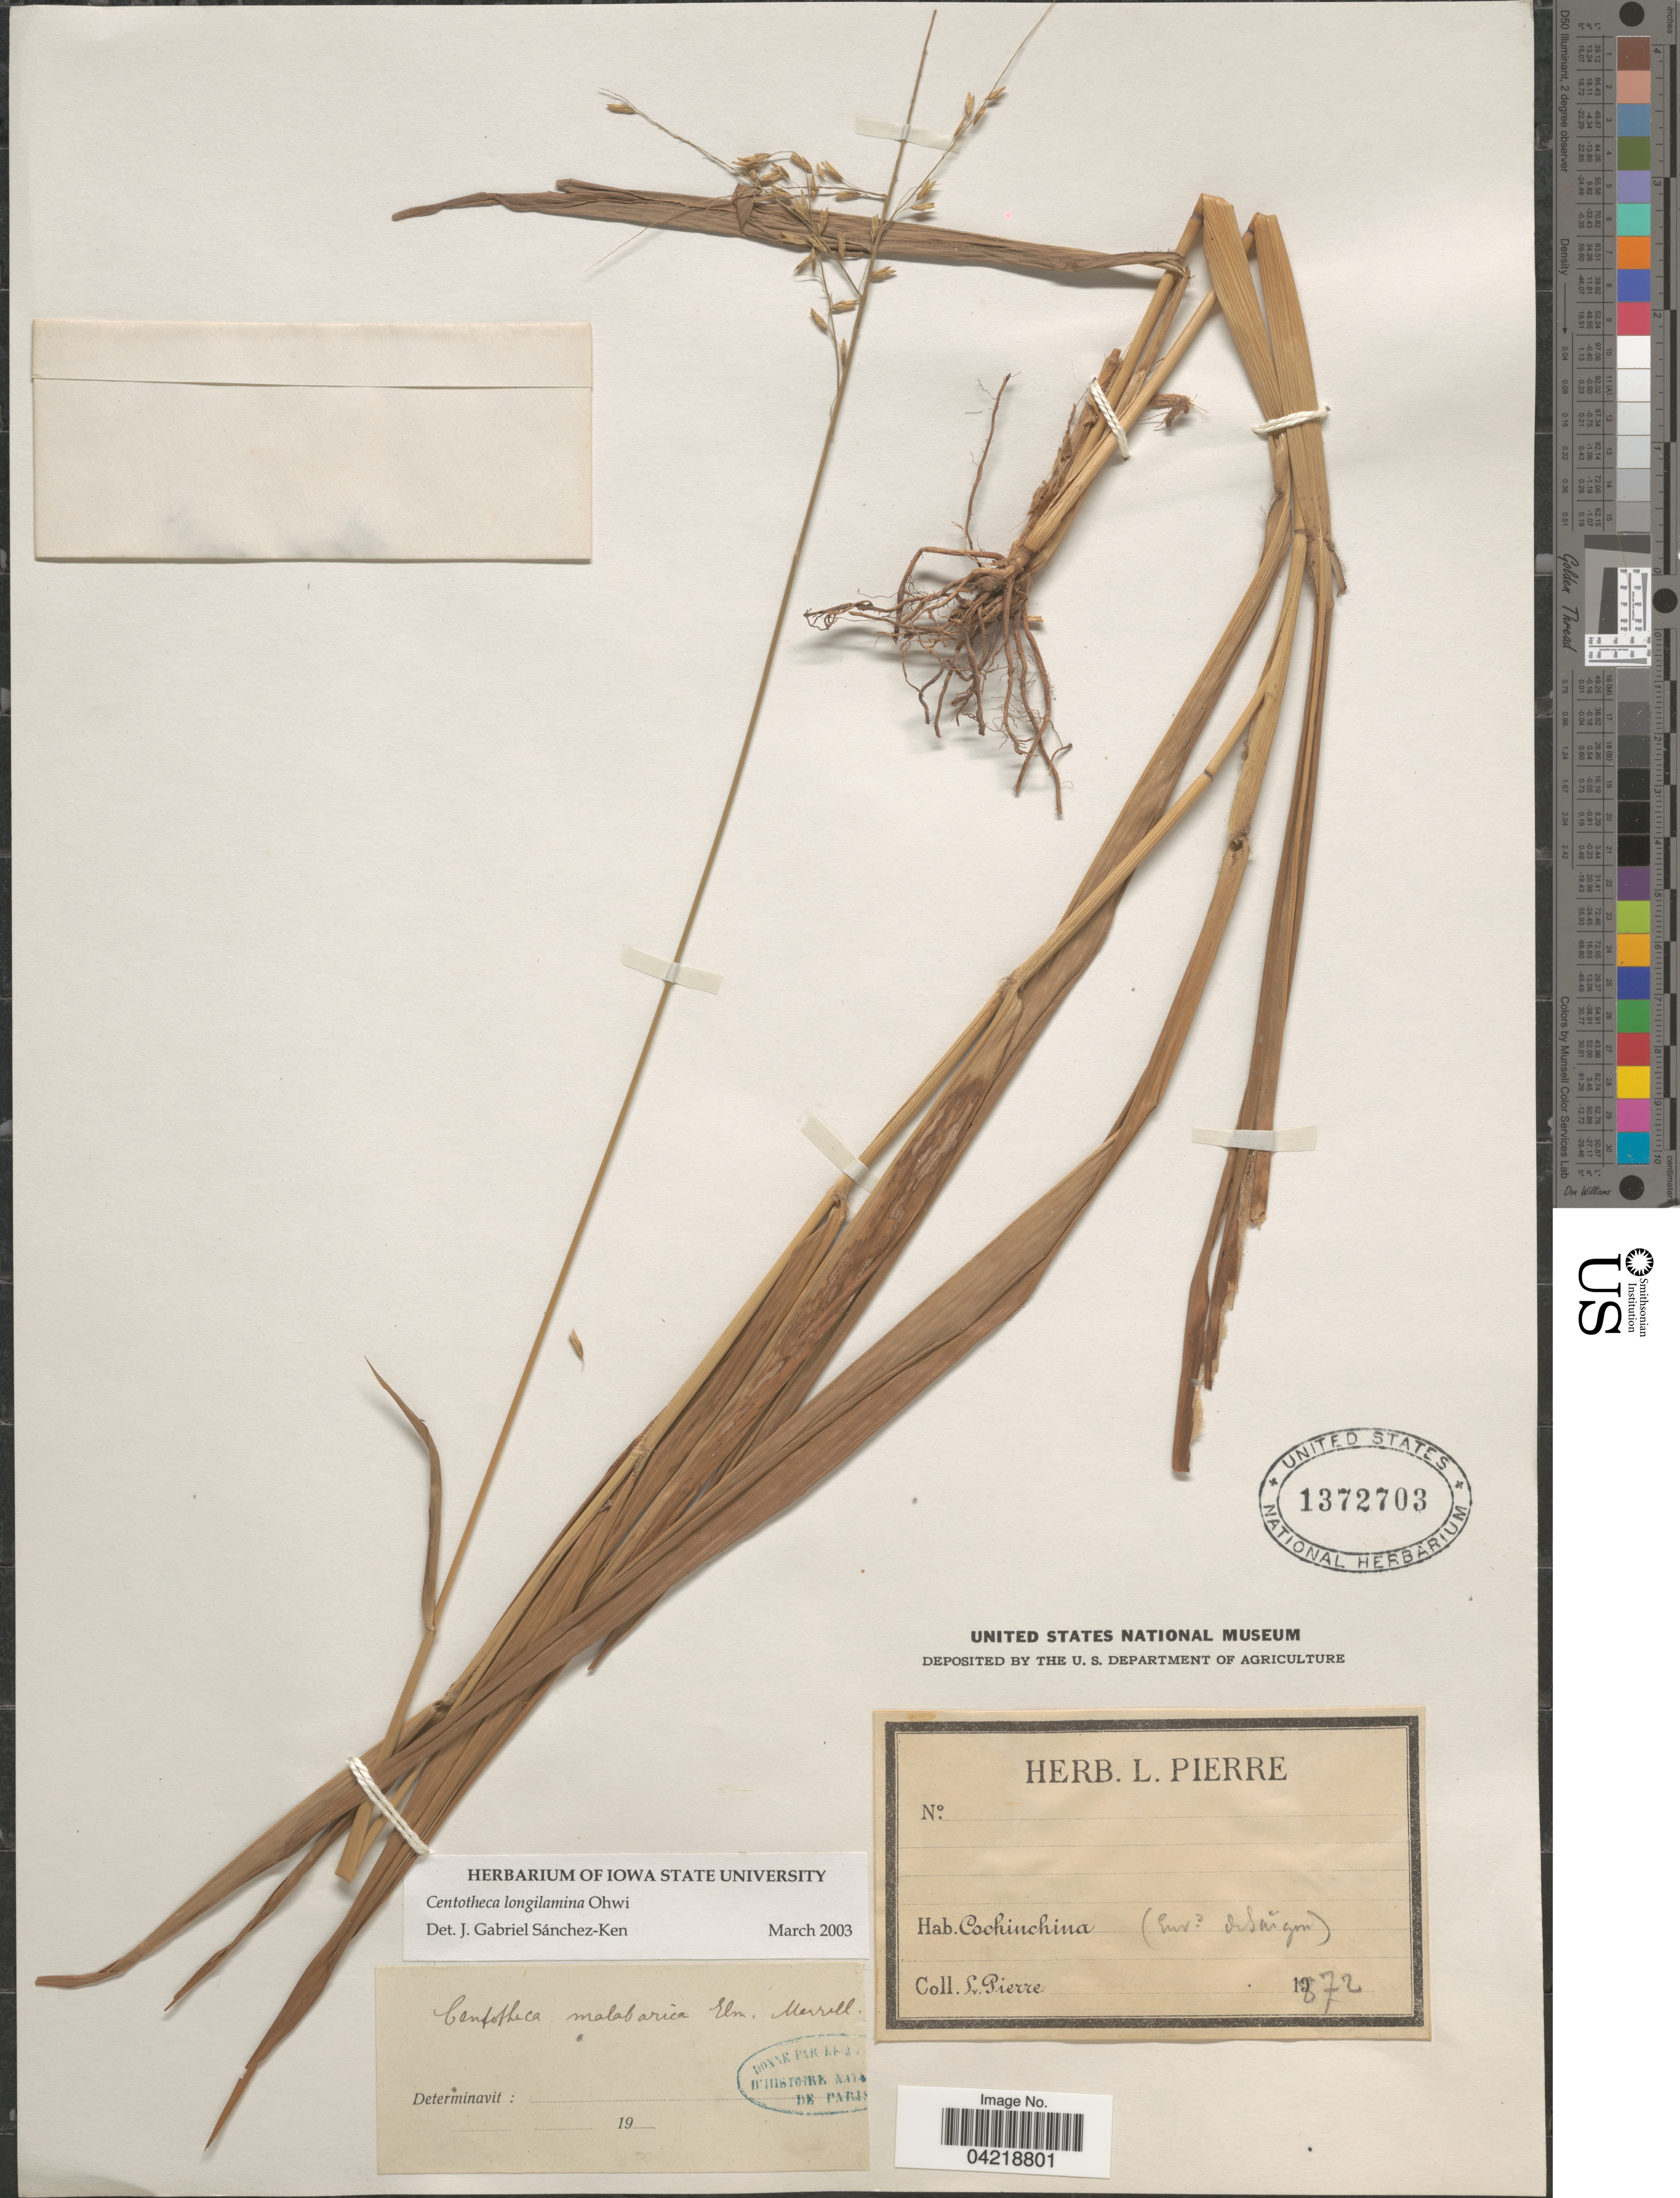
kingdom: Plantae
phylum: Tracheophyta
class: Liliopsida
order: Poales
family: Poaceae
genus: Centotheca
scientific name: Centotheca lappacea var. longilamina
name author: (Ohwi) Bor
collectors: L. Pierre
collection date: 1872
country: Vietnam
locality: Cochinchina. (Env de Saigon)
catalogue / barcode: US 1372703